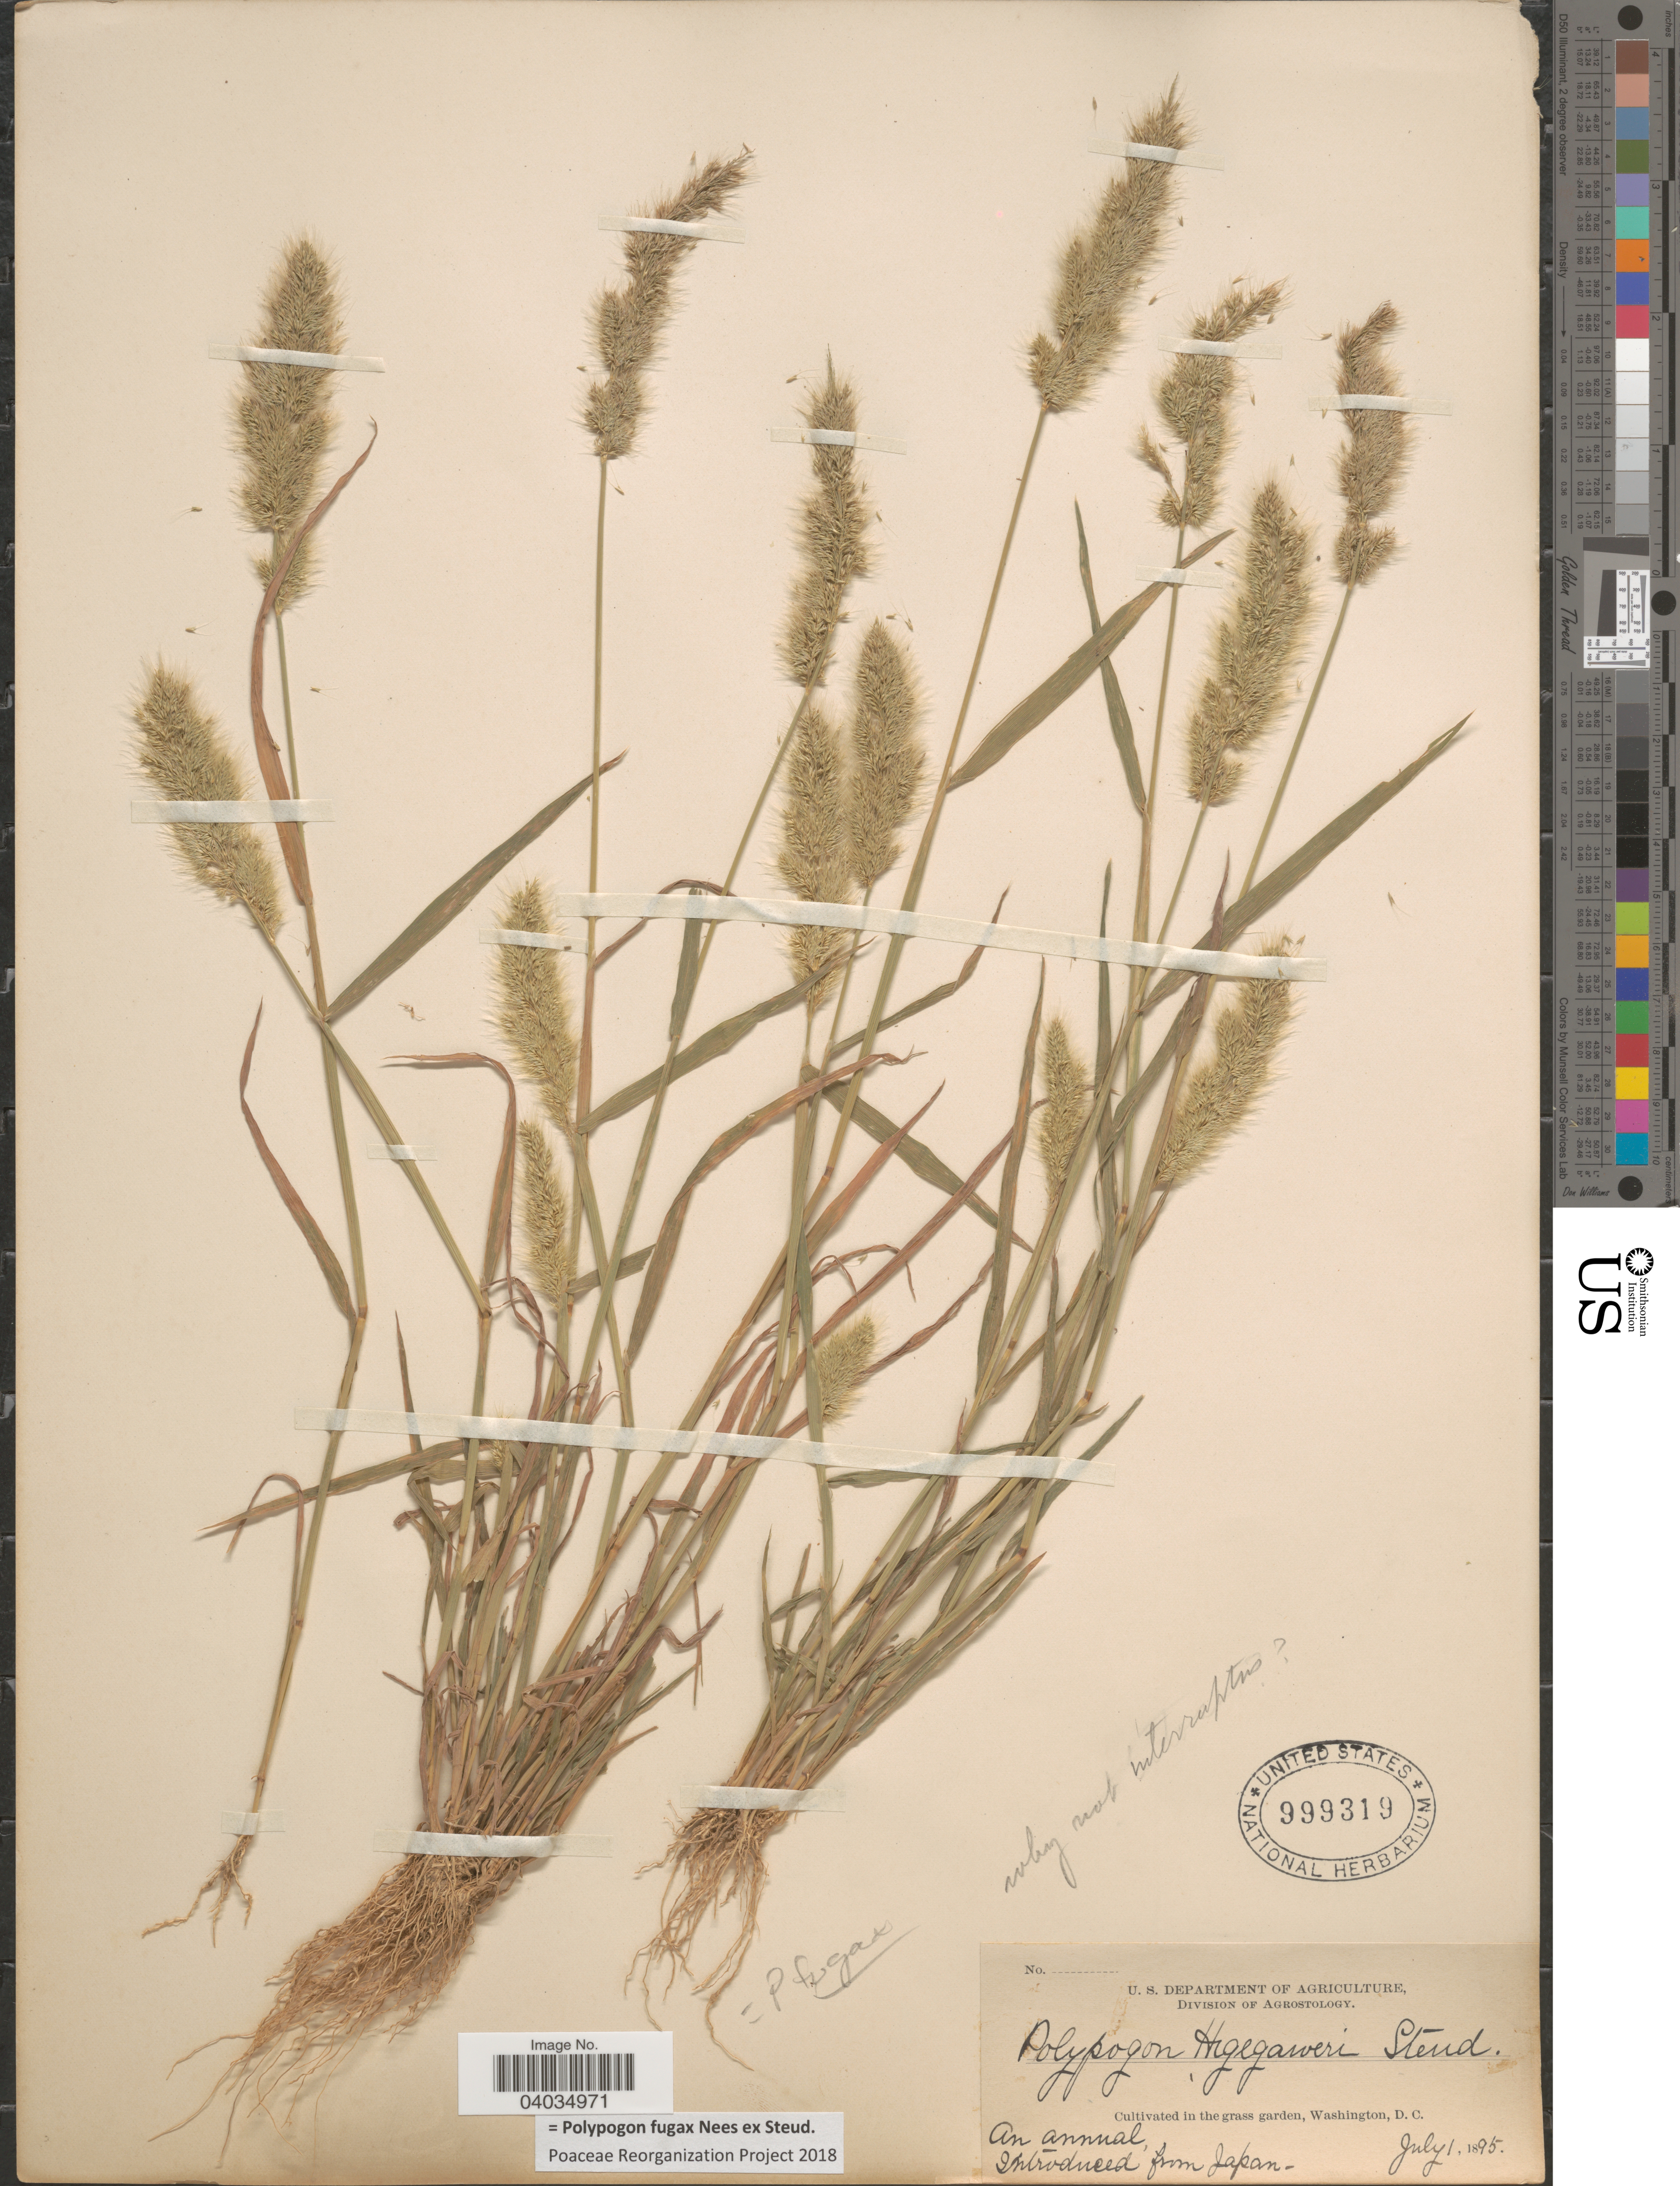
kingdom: Plantae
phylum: Tracheophyta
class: Liliopsida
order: Poales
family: Poaceae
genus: Polypogon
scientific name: Polypogon fugax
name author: Nees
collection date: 1895-07-01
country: United States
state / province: District of Columbia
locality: In the grass garden, Washington, D.C.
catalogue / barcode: US 999319